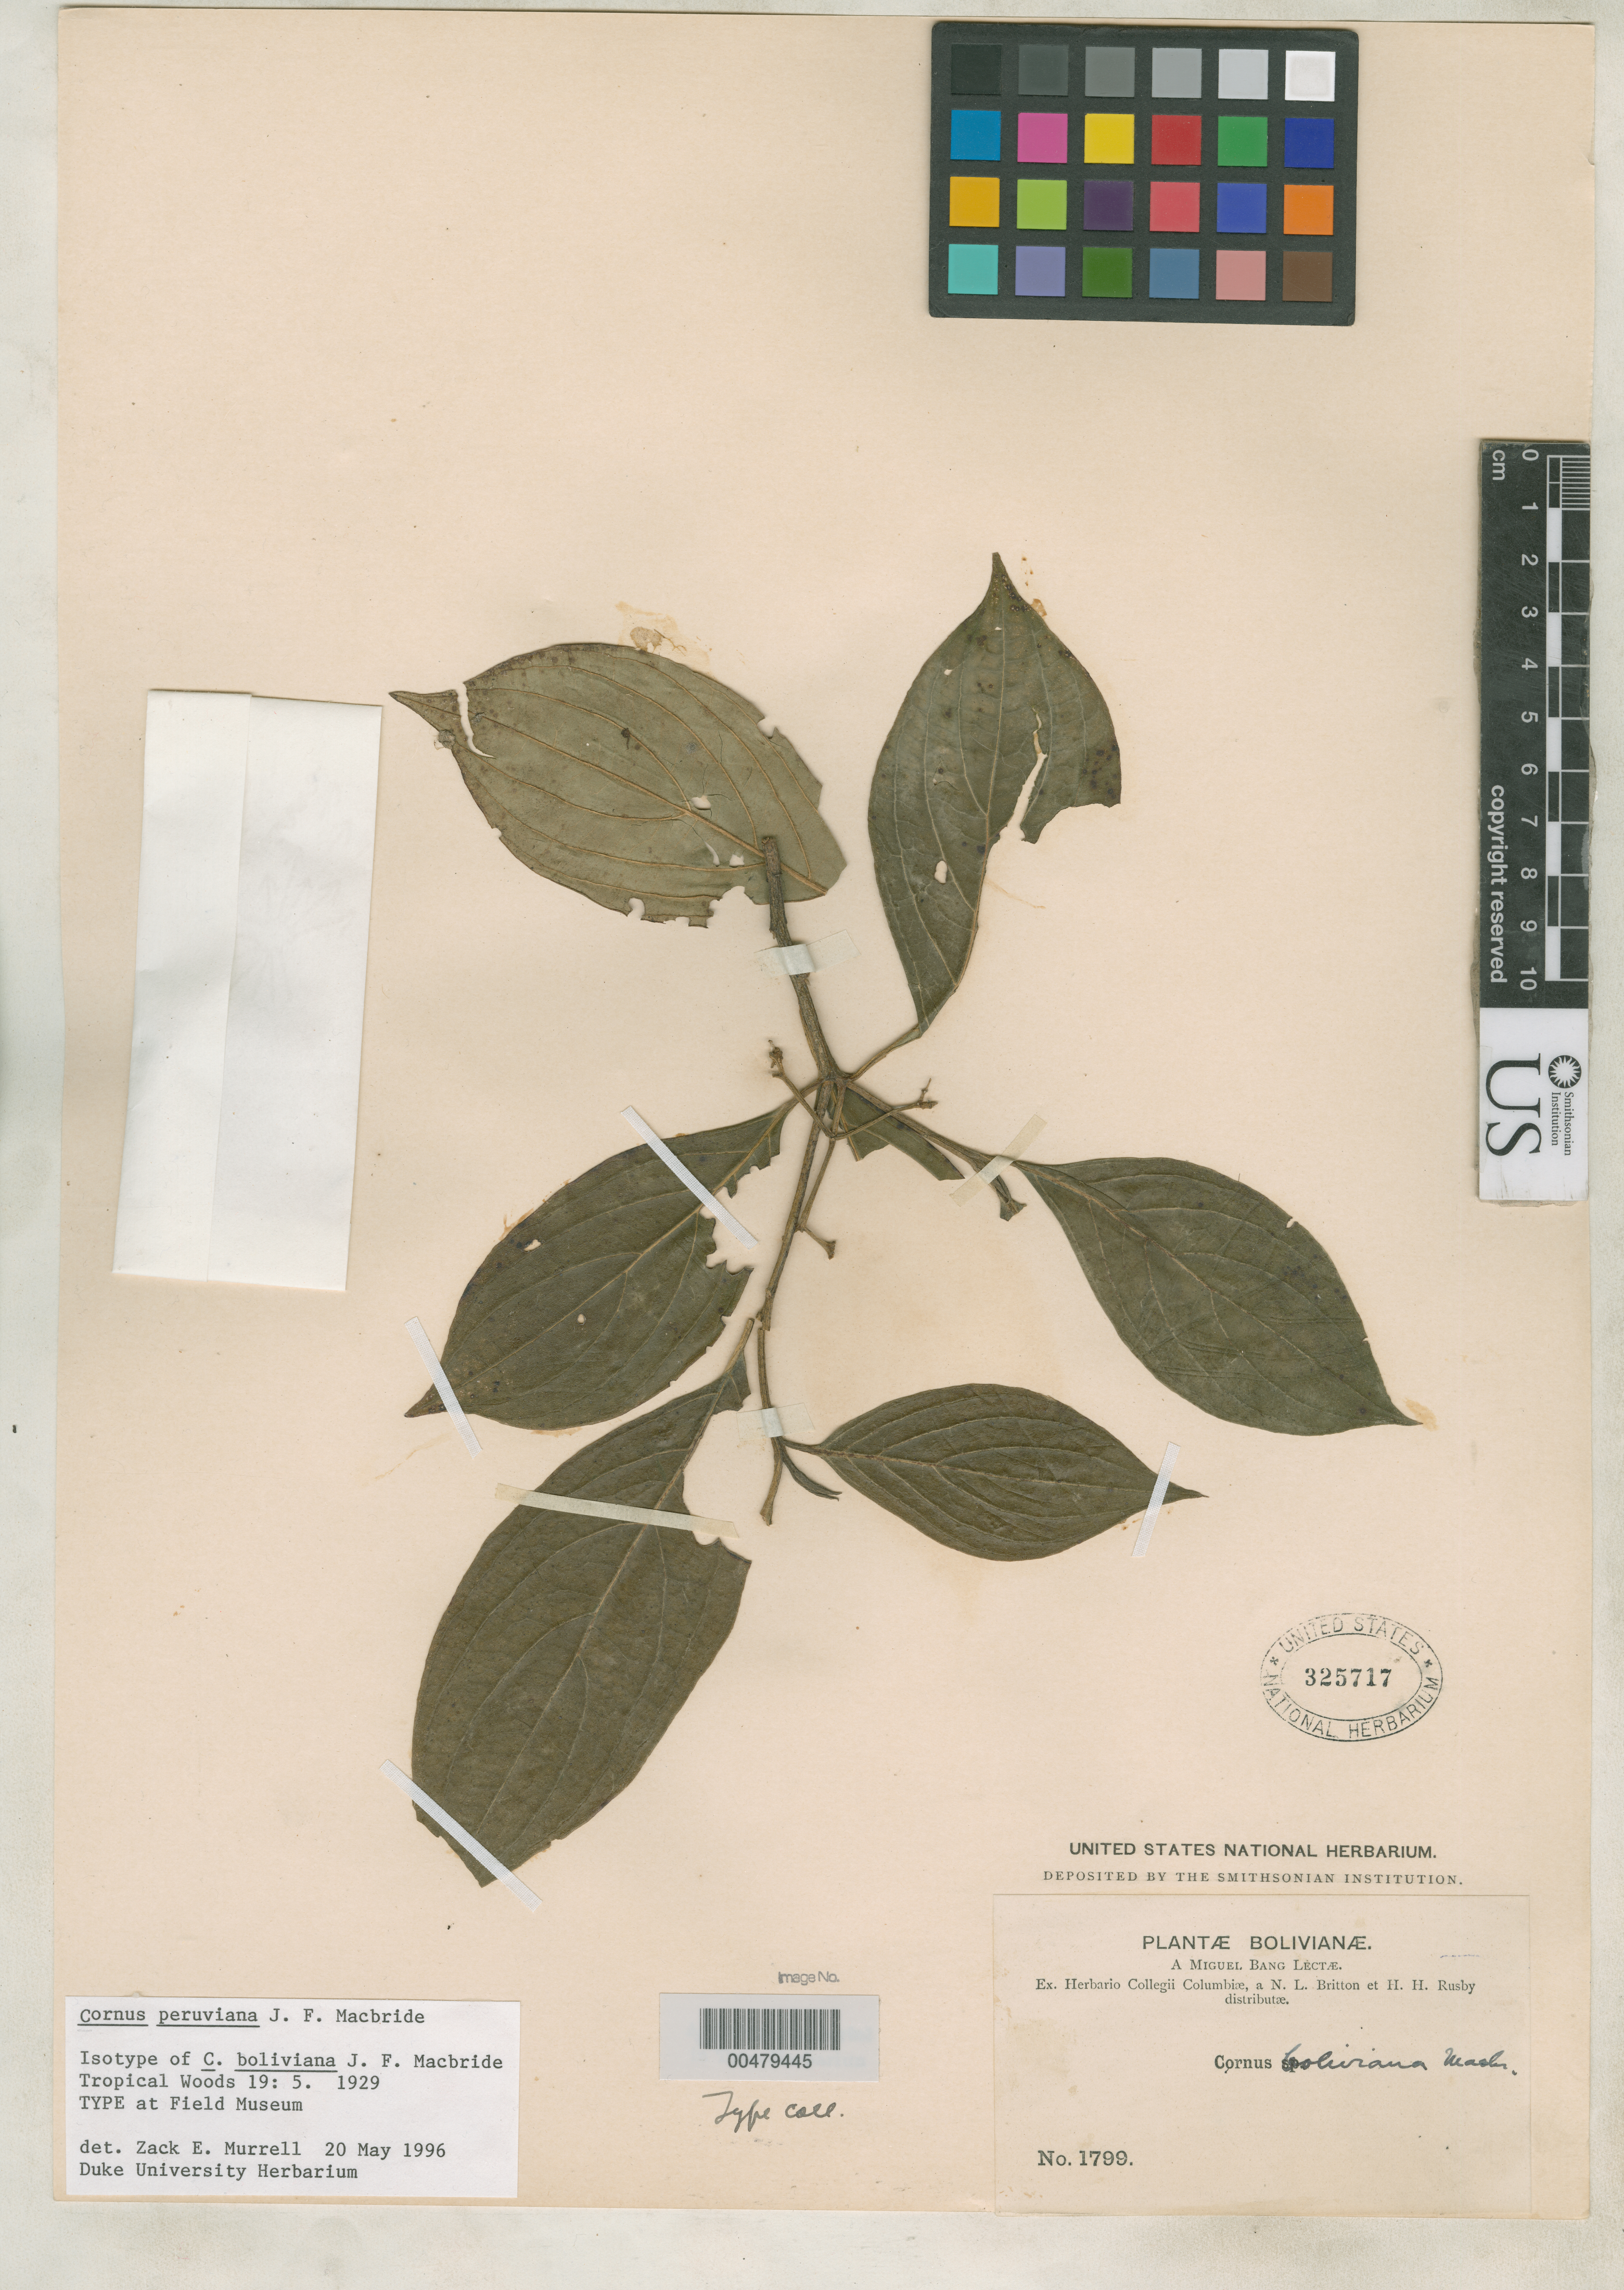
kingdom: Plantae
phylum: Tracheophyta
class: Magnoliopsida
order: Cornales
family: Cornaceae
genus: Cornus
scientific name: Cornus boliviana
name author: J.F. Macbr.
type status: Isotype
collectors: M. Bang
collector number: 1799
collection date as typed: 16 Apr 1923 to 26 Apr 1923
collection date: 1923-04-16/1923-04-26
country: Bolivia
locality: Cani. Huanuco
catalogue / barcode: US 325717